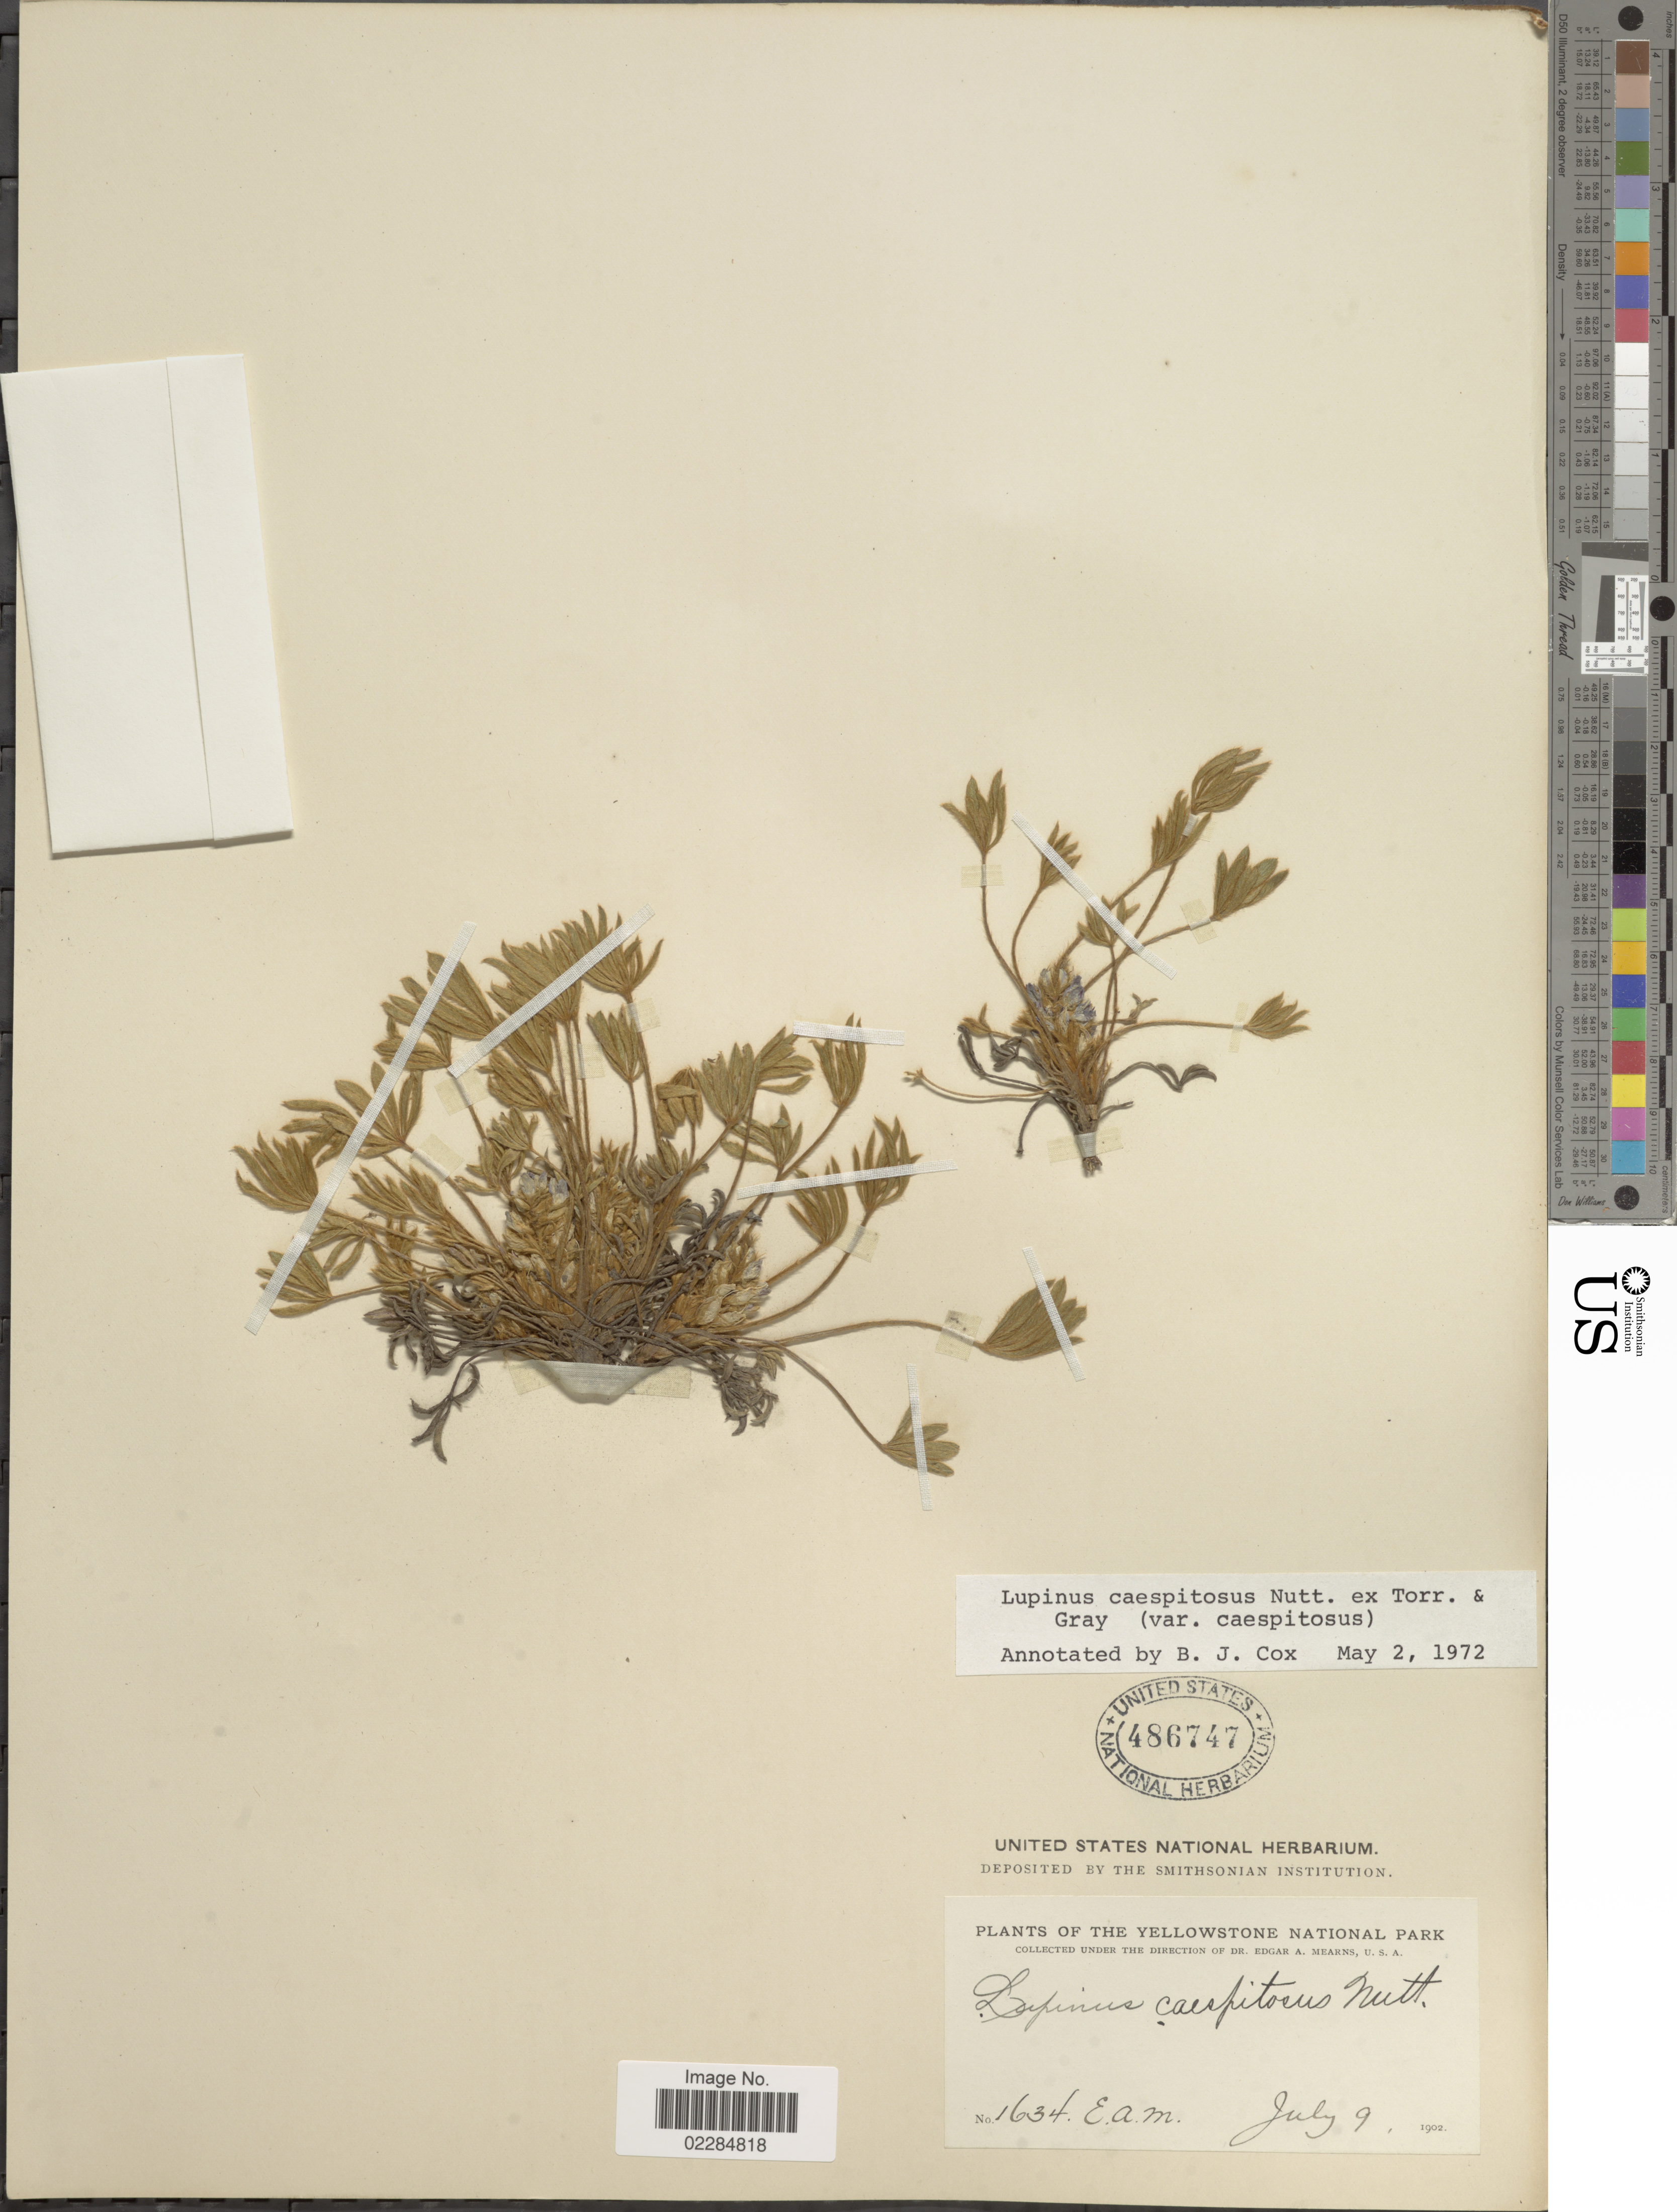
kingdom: Plantae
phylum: Tracheophyta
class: Magnoliopsida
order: Fabales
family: Fabaceae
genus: Lupinus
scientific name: Lupinus caespitosus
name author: Nutt.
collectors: E. A. Mearns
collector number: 1634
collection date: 1902-07-09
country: United States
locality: Yellowstone National Park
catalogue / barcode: US 486747